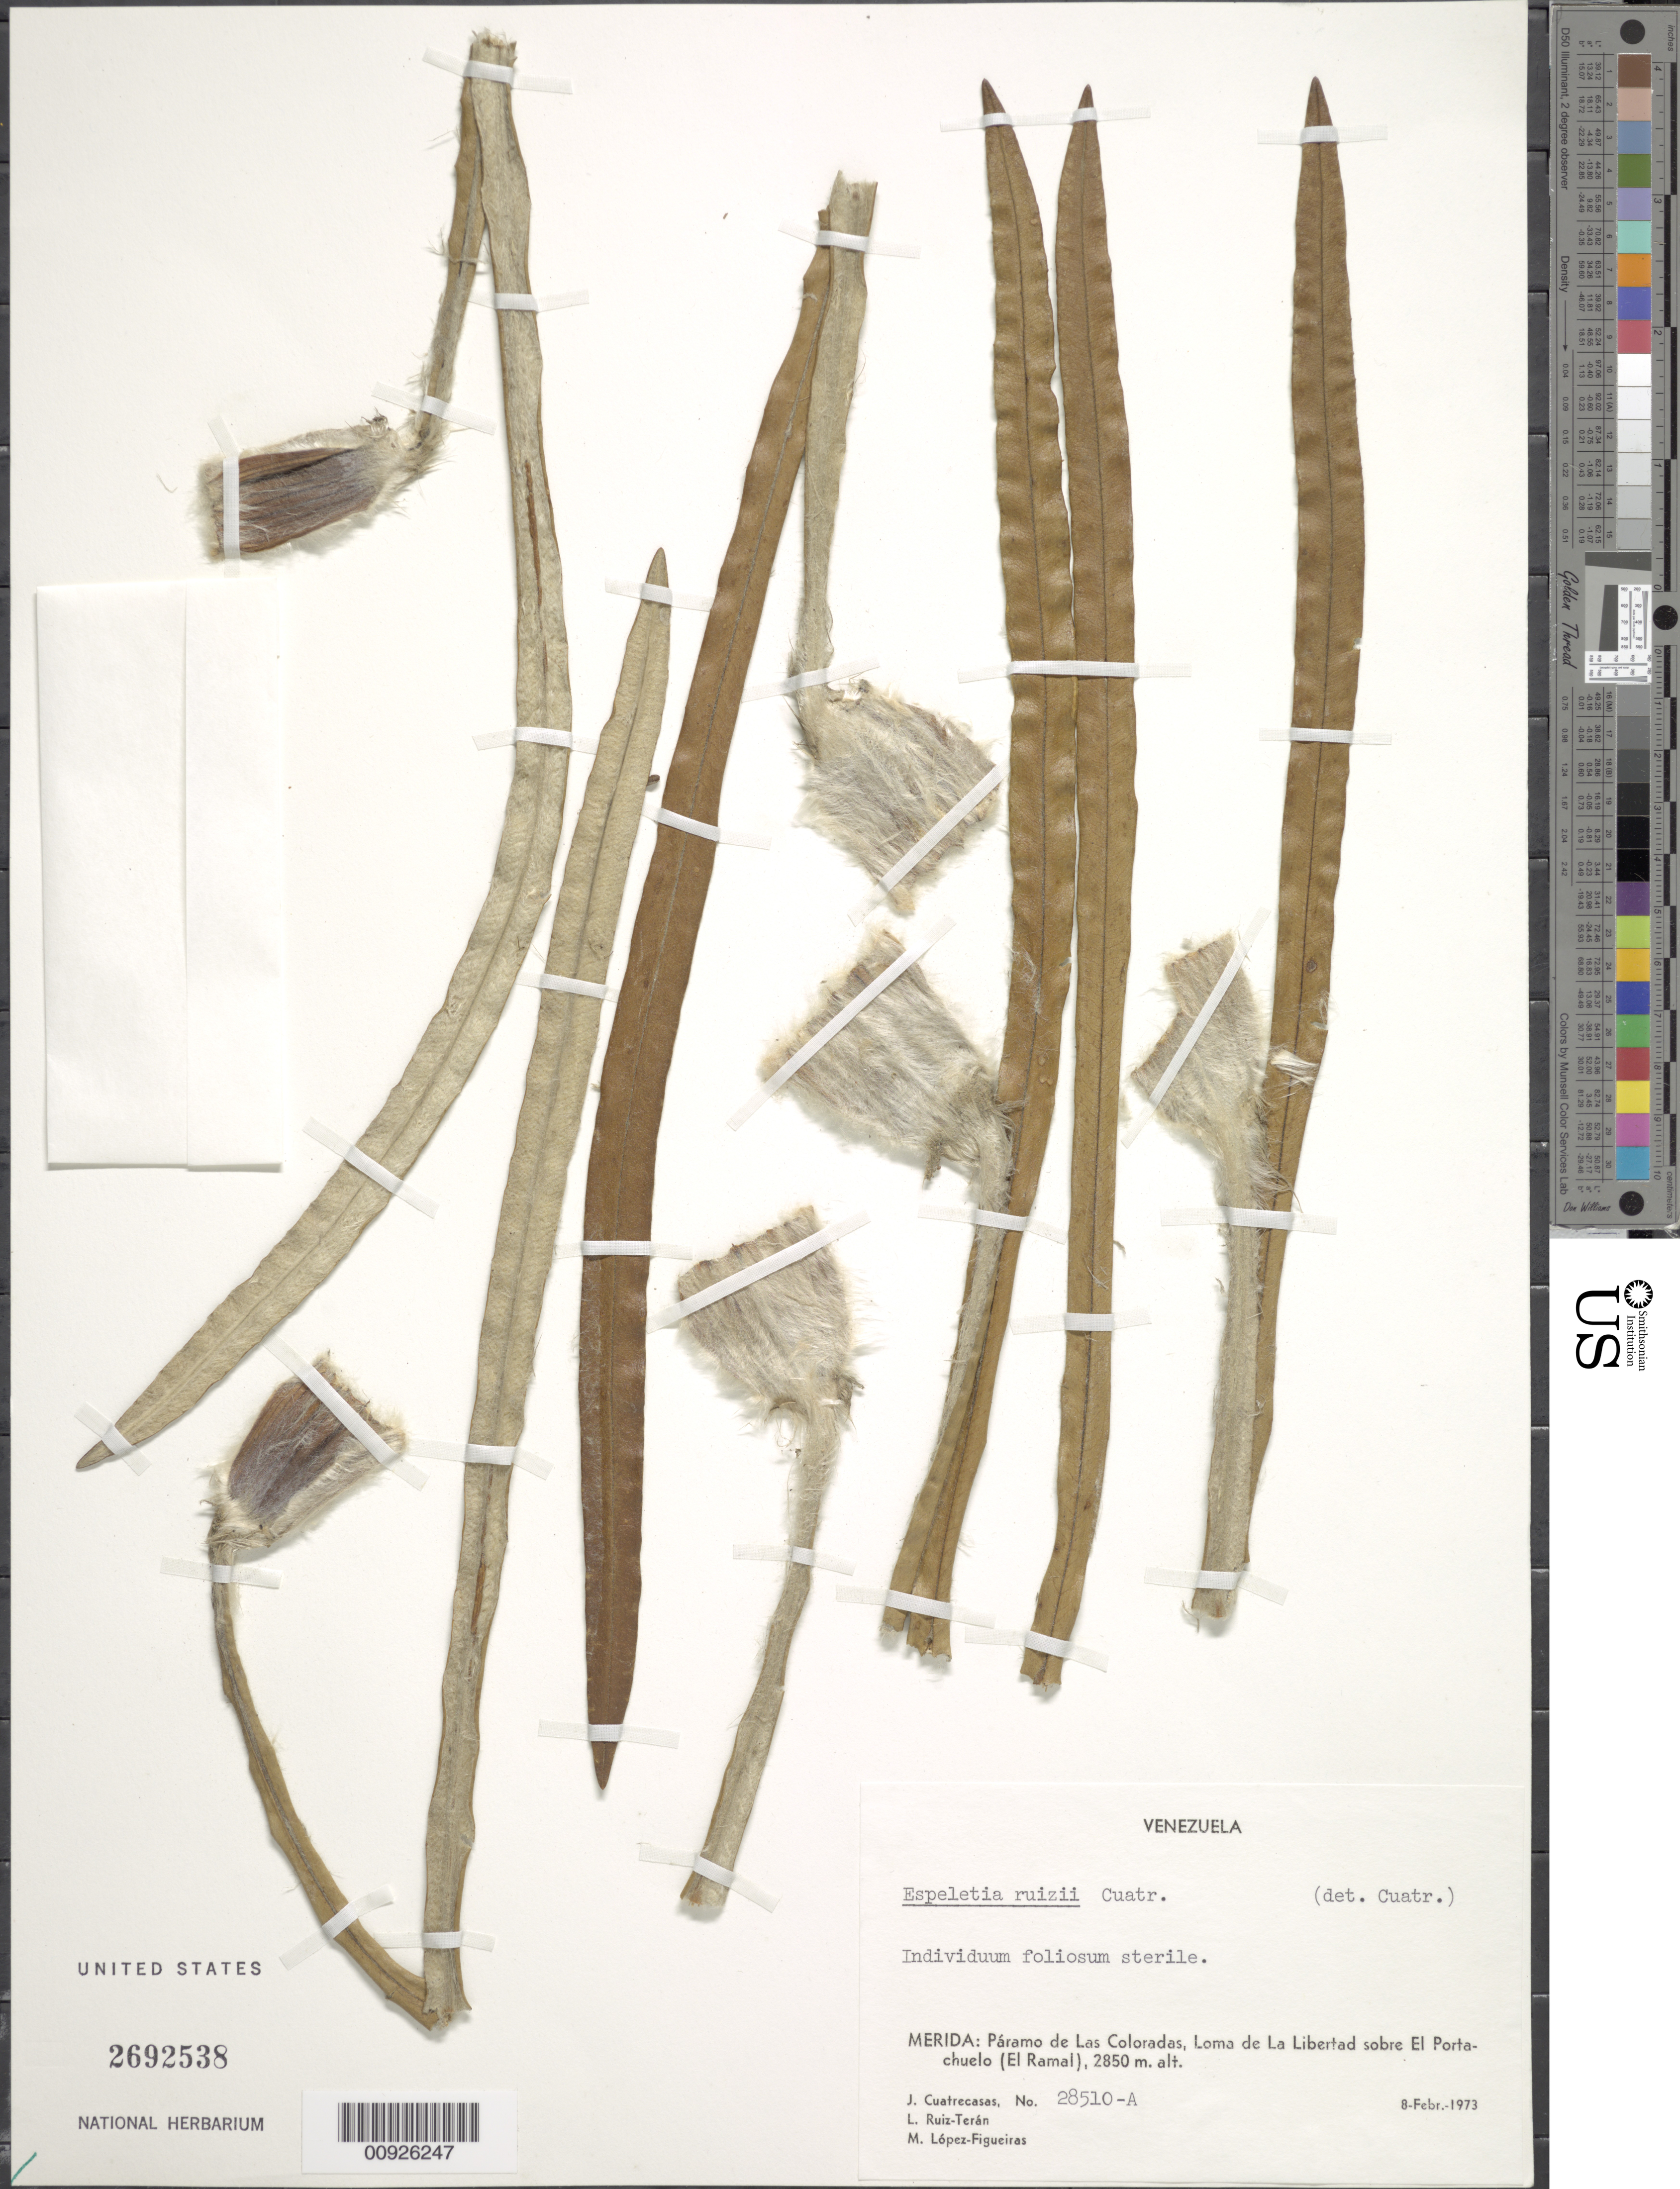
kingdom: Plantae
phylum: Tracheophyta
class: Magnoliopsida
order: Asterales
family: Asteraceae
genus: Ruilopezia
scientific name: Ruilopezia ruizii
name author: (Cuatrec.) Cuatrec.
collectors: J. Cuatrecasas, L. E. Ruíz-Terán & M. López Figueiras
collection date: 1973-02-08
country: Venezuela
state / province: Mérida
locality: Páramo de las Coloradas. Loma de la Libertad sobre El Portachuelo (El Ramal).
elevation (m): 2850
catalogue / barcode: US 2692538